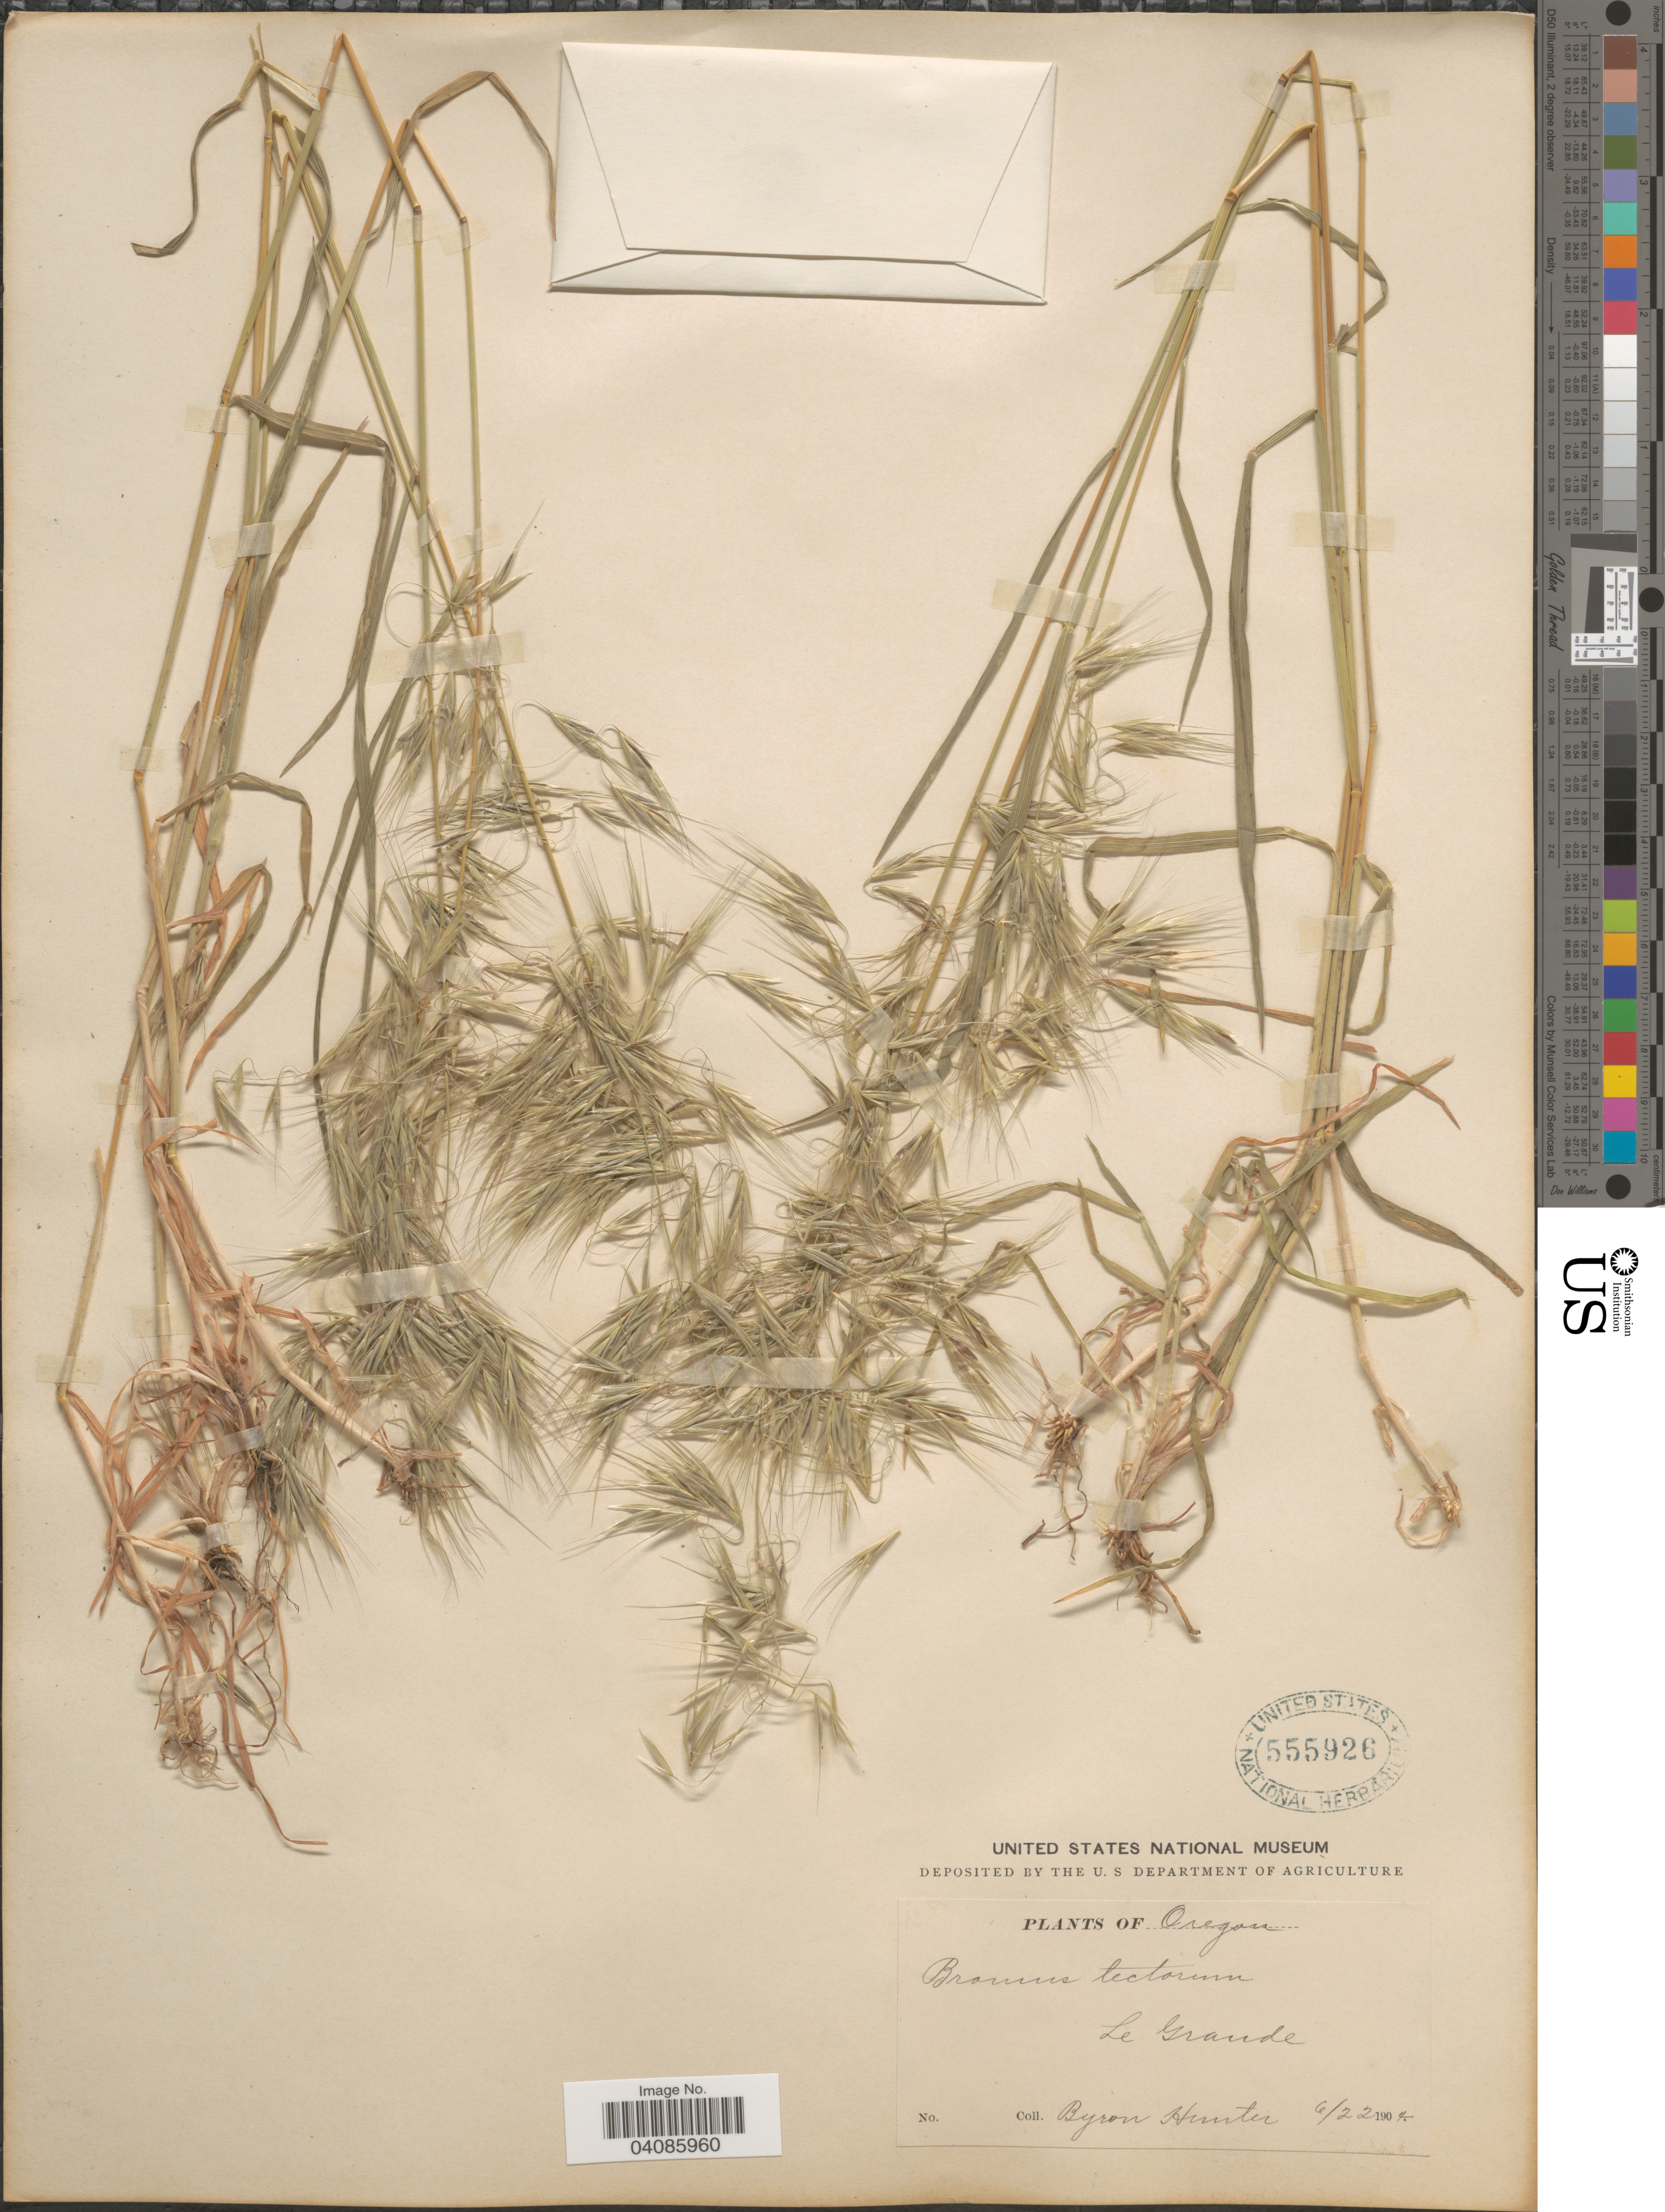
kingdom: Plantae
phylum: Tracheophyta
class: Liliopsida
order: Poales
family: Poaceae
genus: Bromus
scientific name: Bromus tectorum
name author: L.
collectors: B. Hunter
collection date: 1904-06-22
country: United States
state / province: Oregon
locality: Le Grande.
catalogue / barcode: US 555926